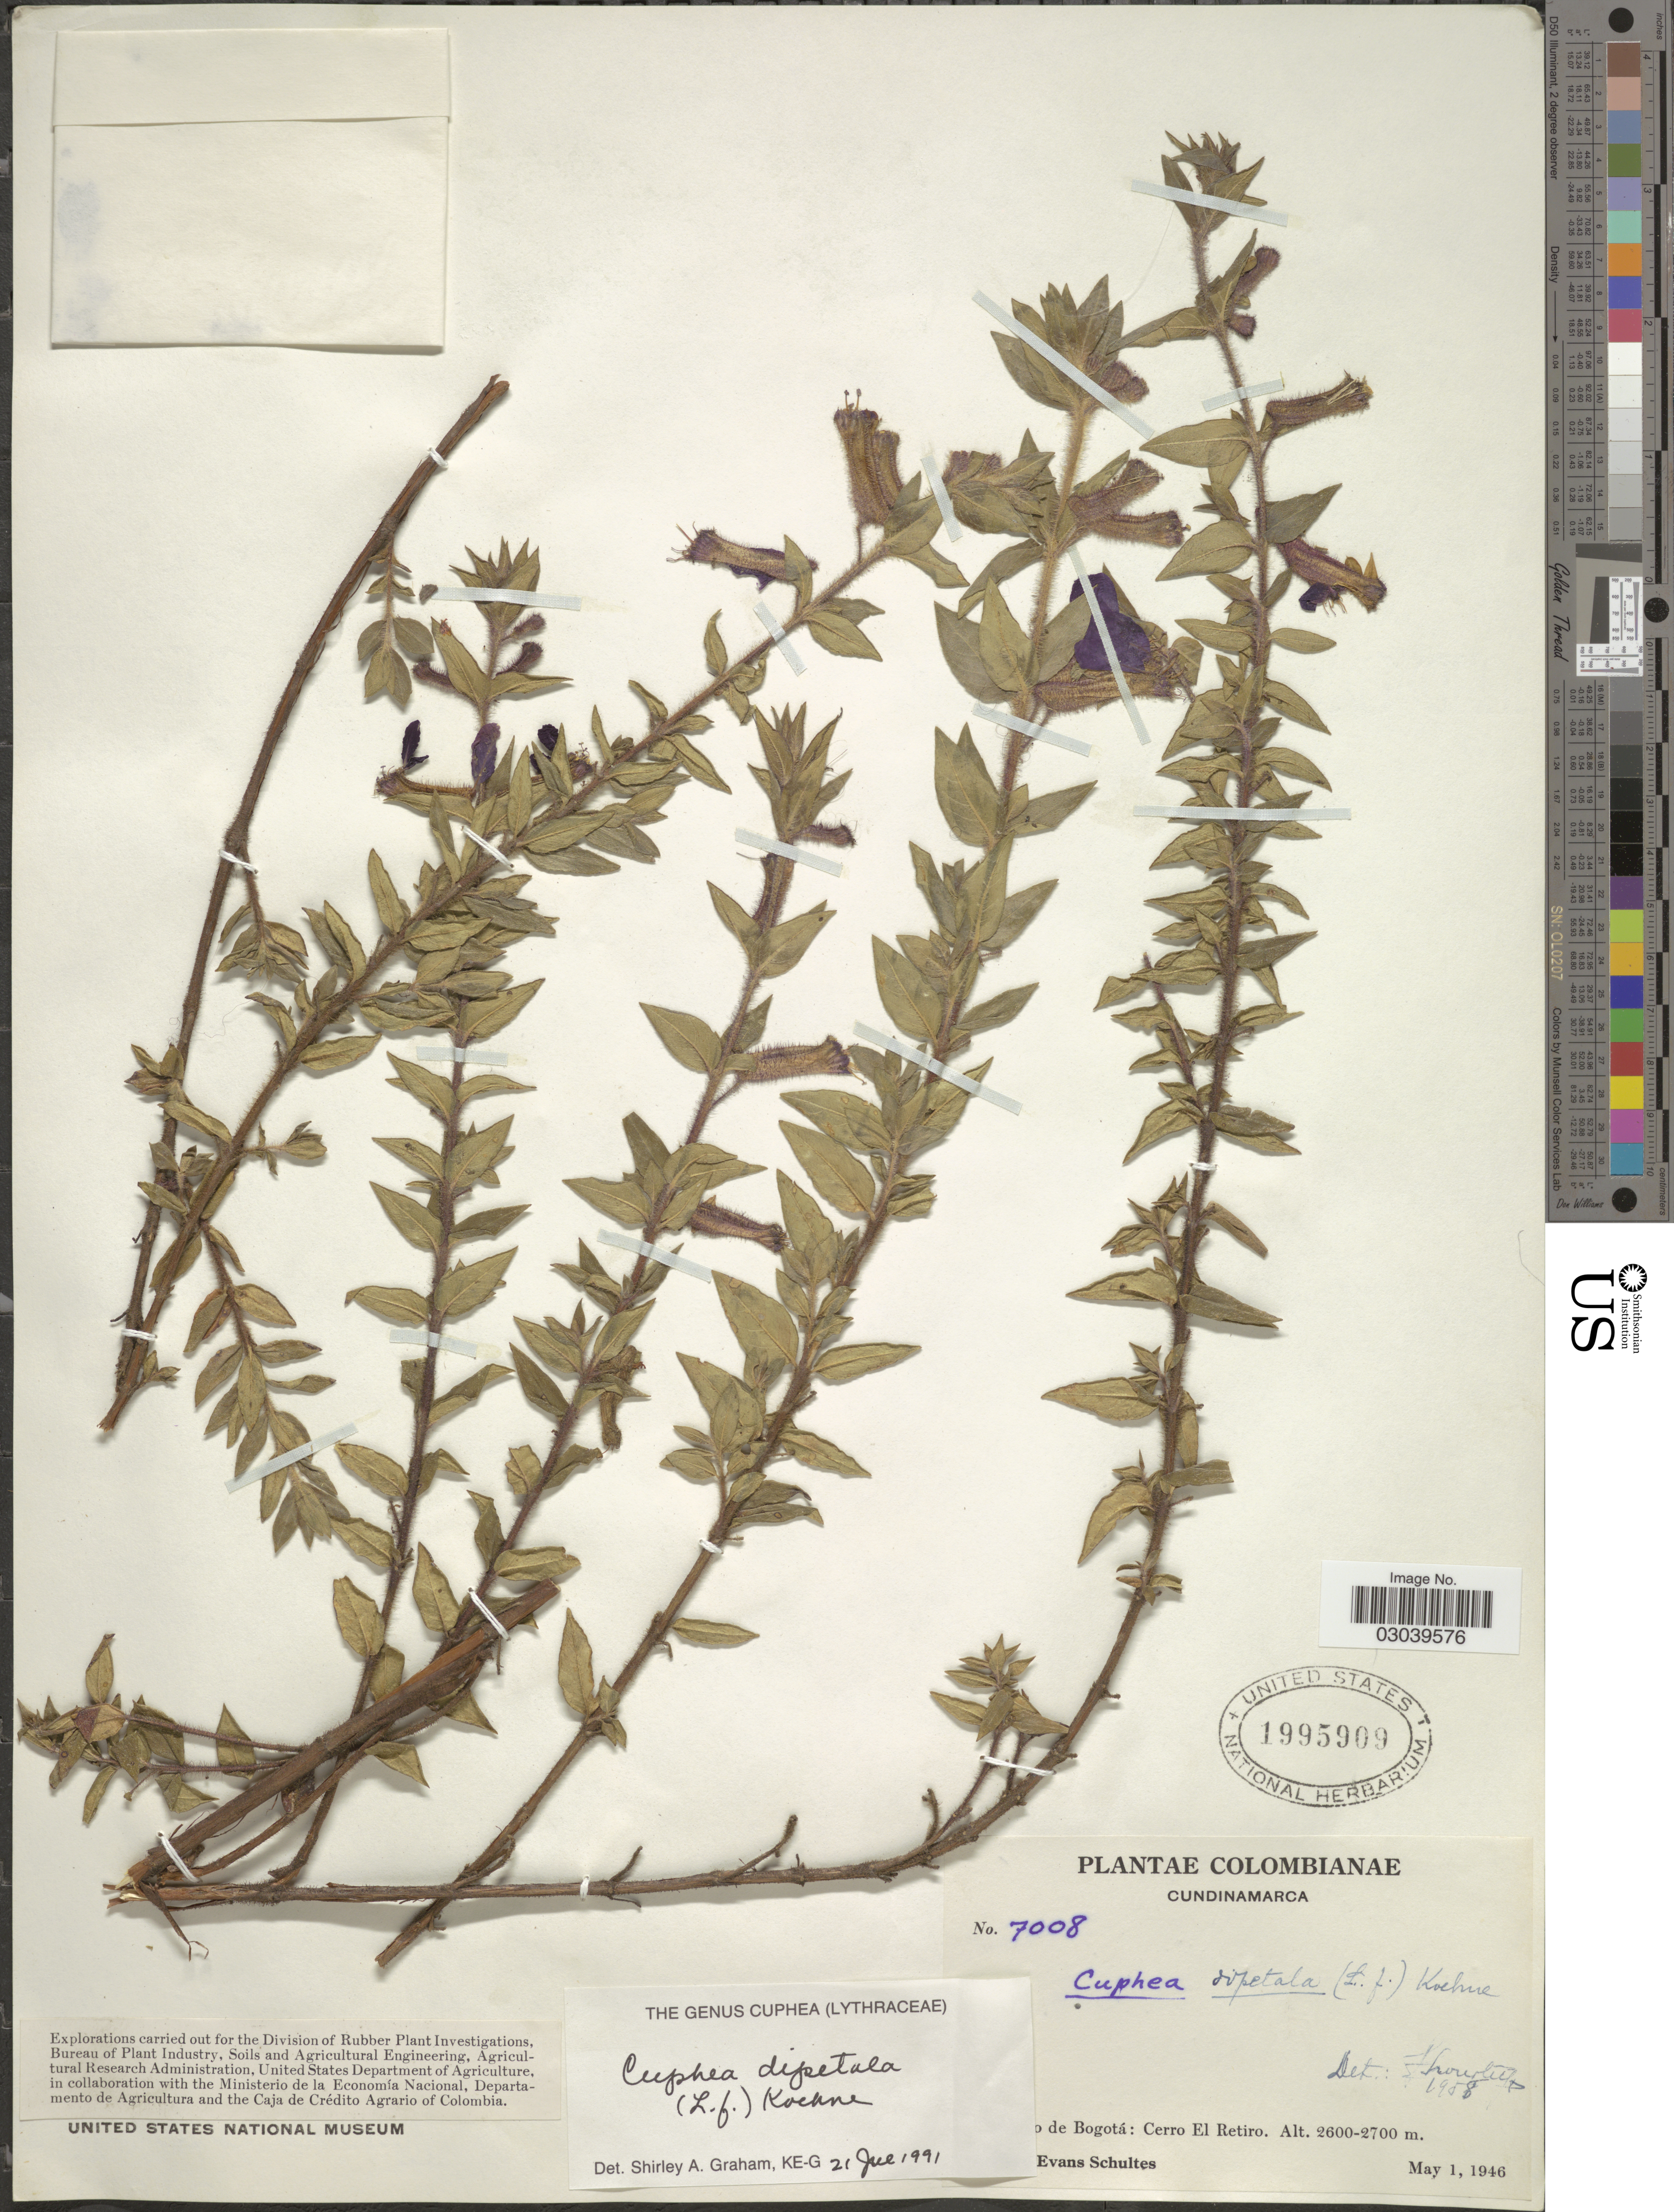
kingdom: Plantae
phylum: Tracheophyta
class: Magnoliopsida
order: Myrtales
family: Lythraceae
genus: Cuphea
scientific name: Cuphea dipetala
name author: (L. f.) Koehne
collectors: R. E. Schultes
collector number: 7008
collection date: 1946-05-01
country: Colombia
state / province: Cundinamarca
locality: Macizo de Bogotá: Cerro El Retiro.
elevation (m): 2600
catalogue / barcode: US 1995909